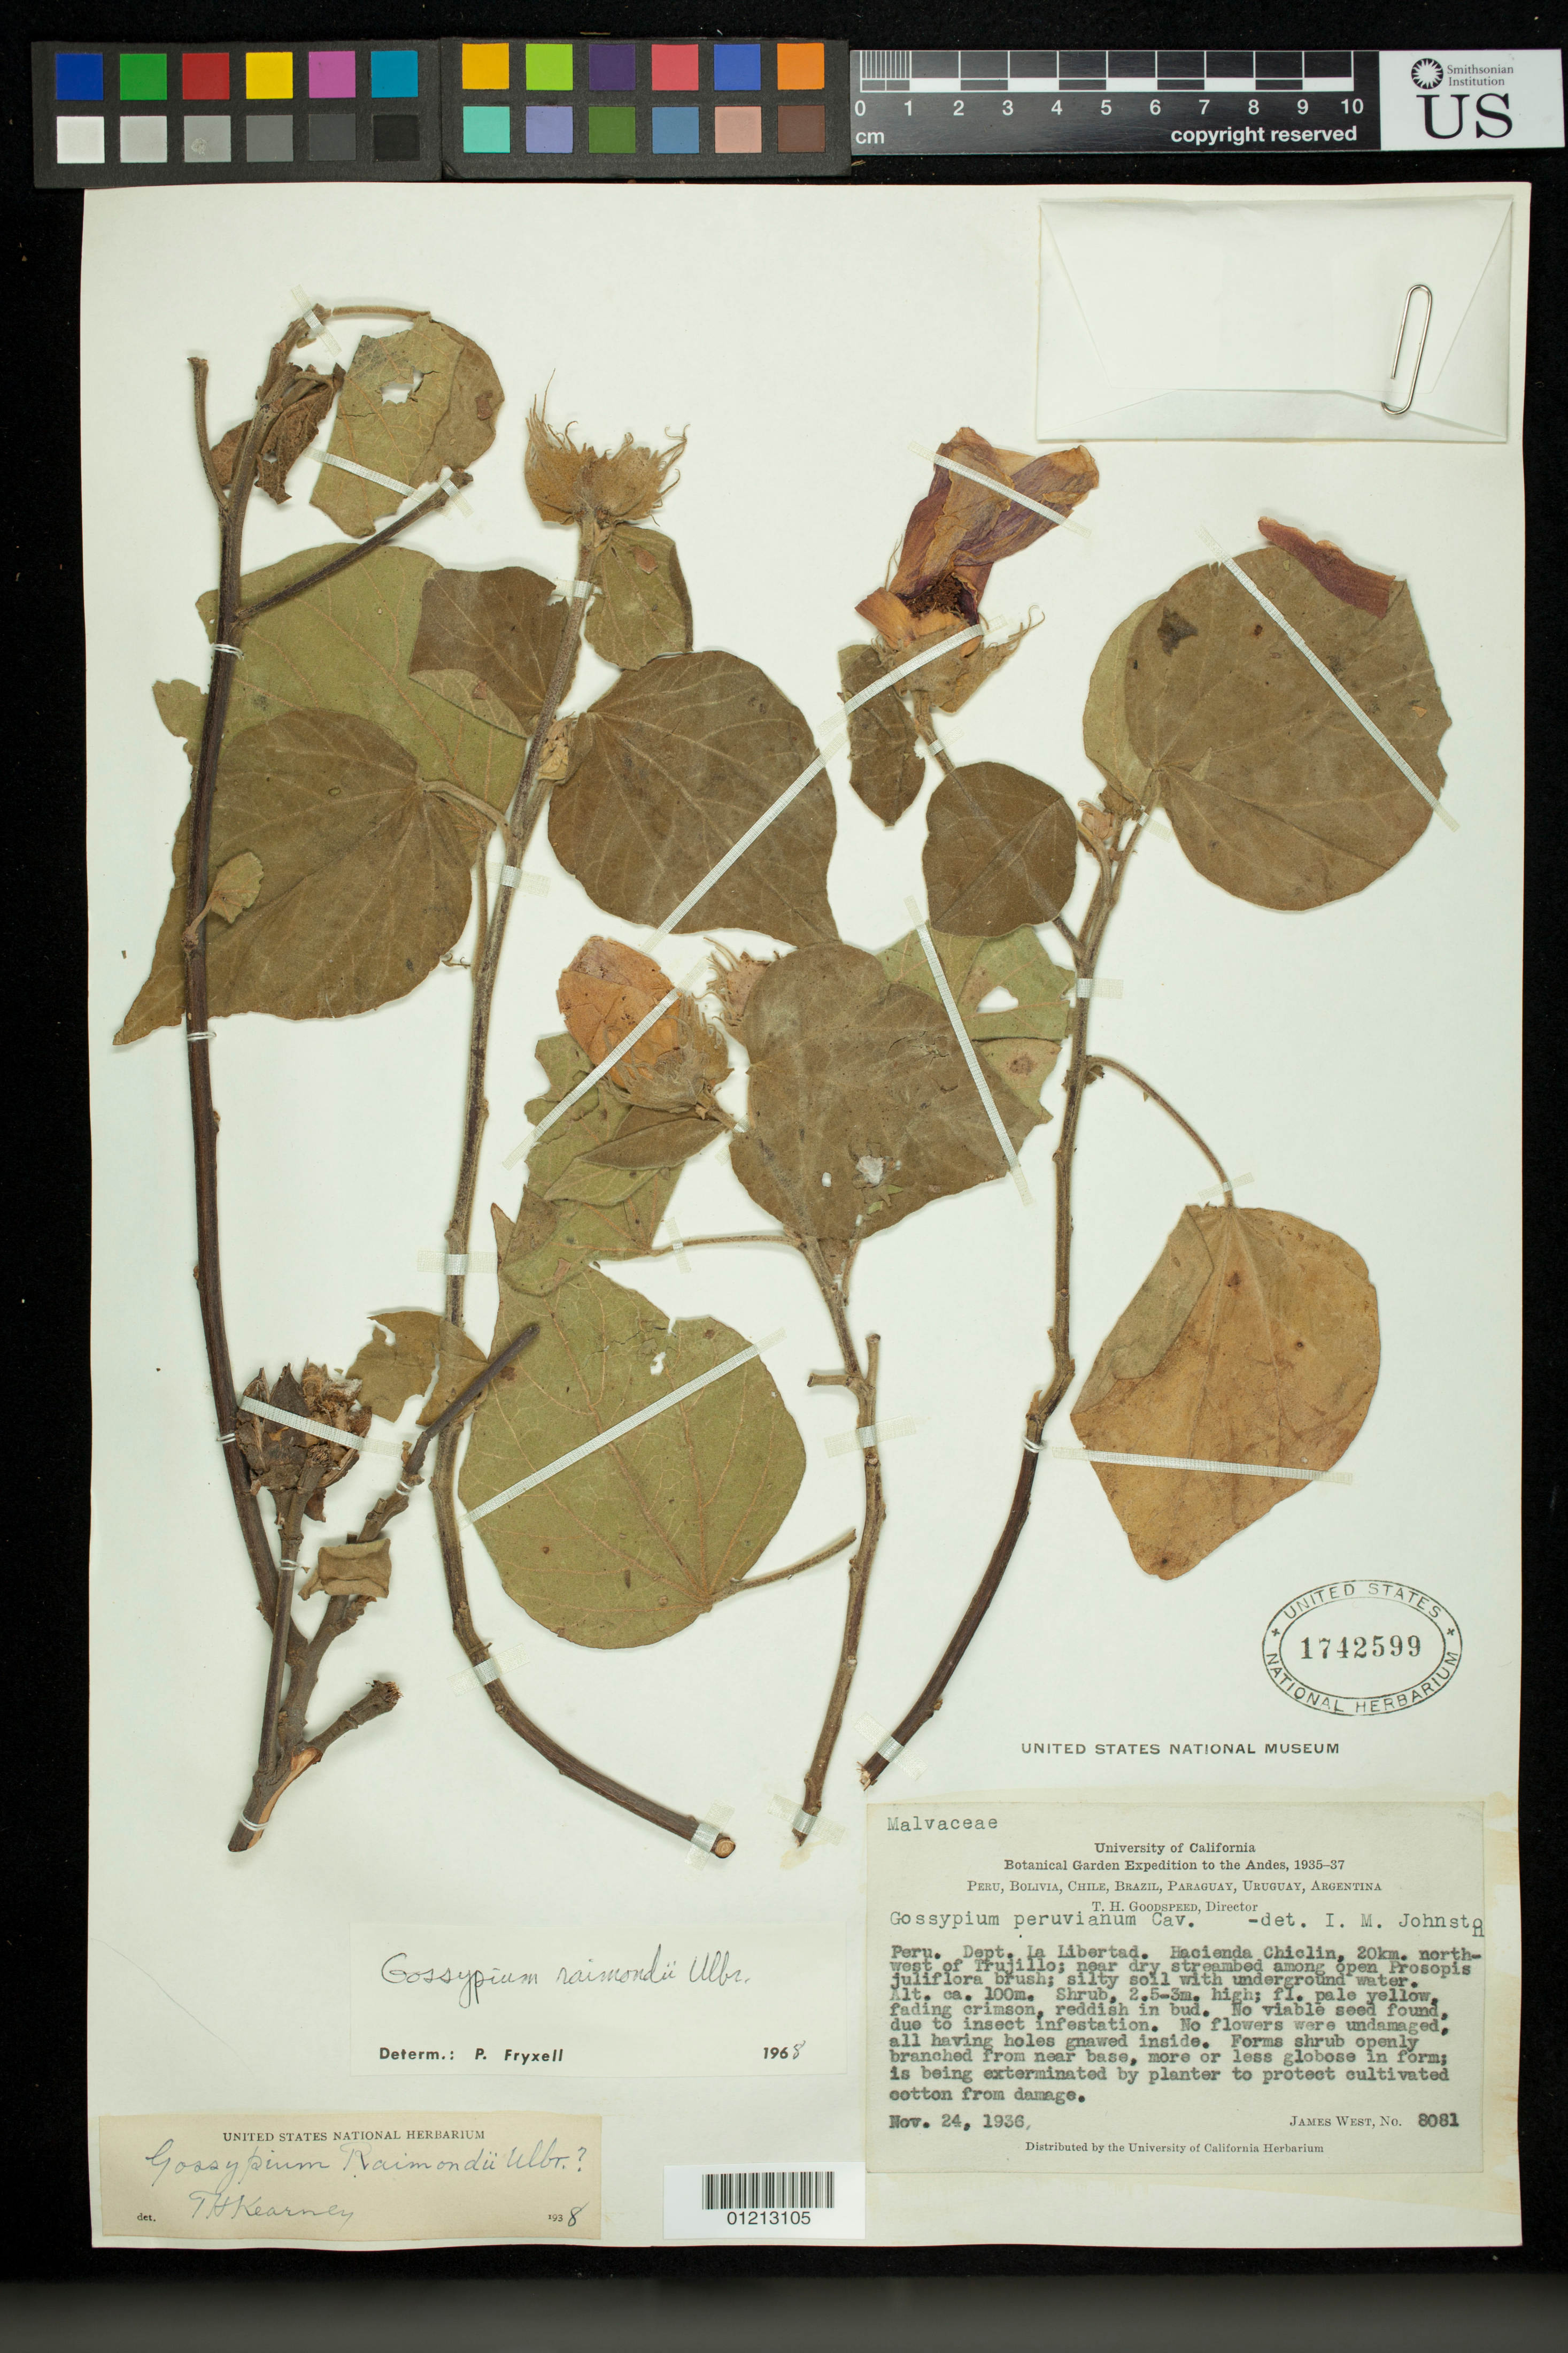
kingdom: Plantae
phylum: Tracheophyta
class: Magnoliopsida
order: Malvales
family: Malvaceae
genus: Gossypium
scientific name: Gossypium raimondii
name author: Ulbr.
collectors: J. West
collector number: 8081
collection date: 1936-11-24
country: El Salvador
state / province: La Libertad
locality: Hacienda Chiclin, 20 km northwest of Trujillo; near dry streambed among open Prosopis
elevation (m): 100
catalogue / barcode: US 1742599